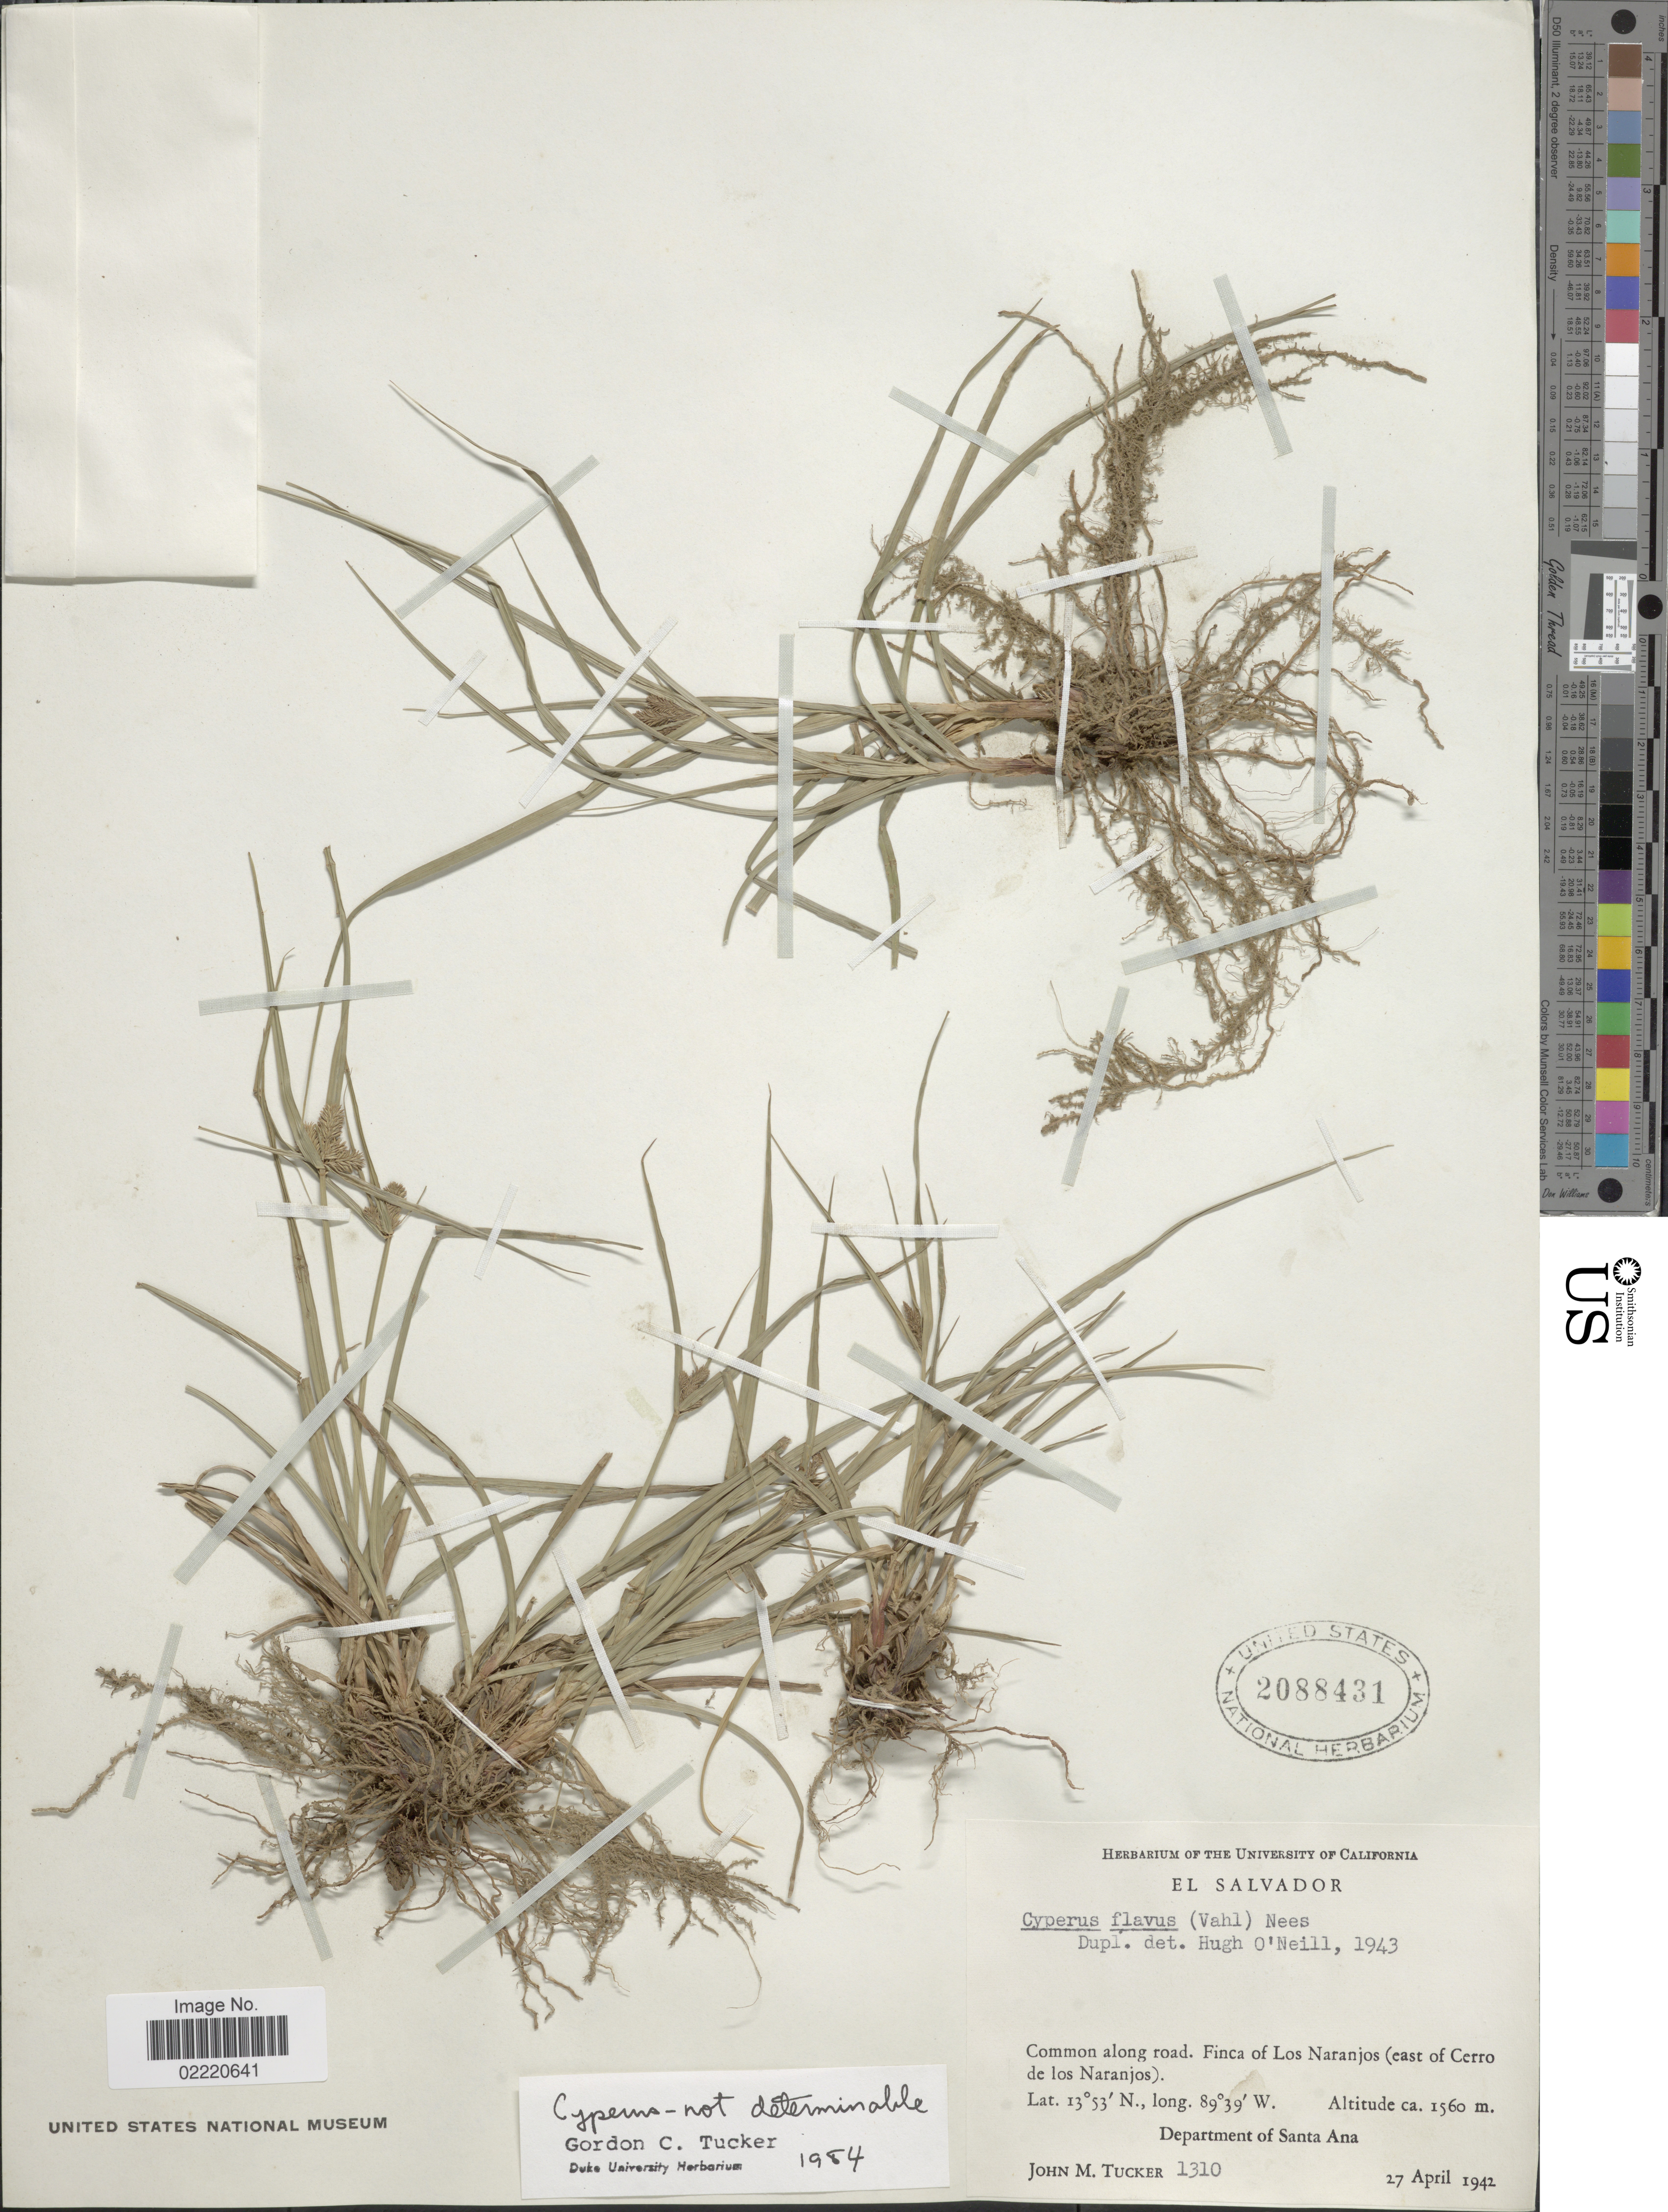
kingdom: Plantae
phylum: Tracheophyta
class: Liliopsida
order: Poales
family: Cyperaceae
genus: Cyperus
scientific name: Cyperus sp.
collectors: J. M. Tucker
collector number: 1310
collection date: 1942-04-27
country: El Salvador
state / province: Santa Ana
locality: Finca of Los Naranjos (east of Cerro de los Naranjos)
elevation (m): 1560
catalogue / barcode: US 2088431